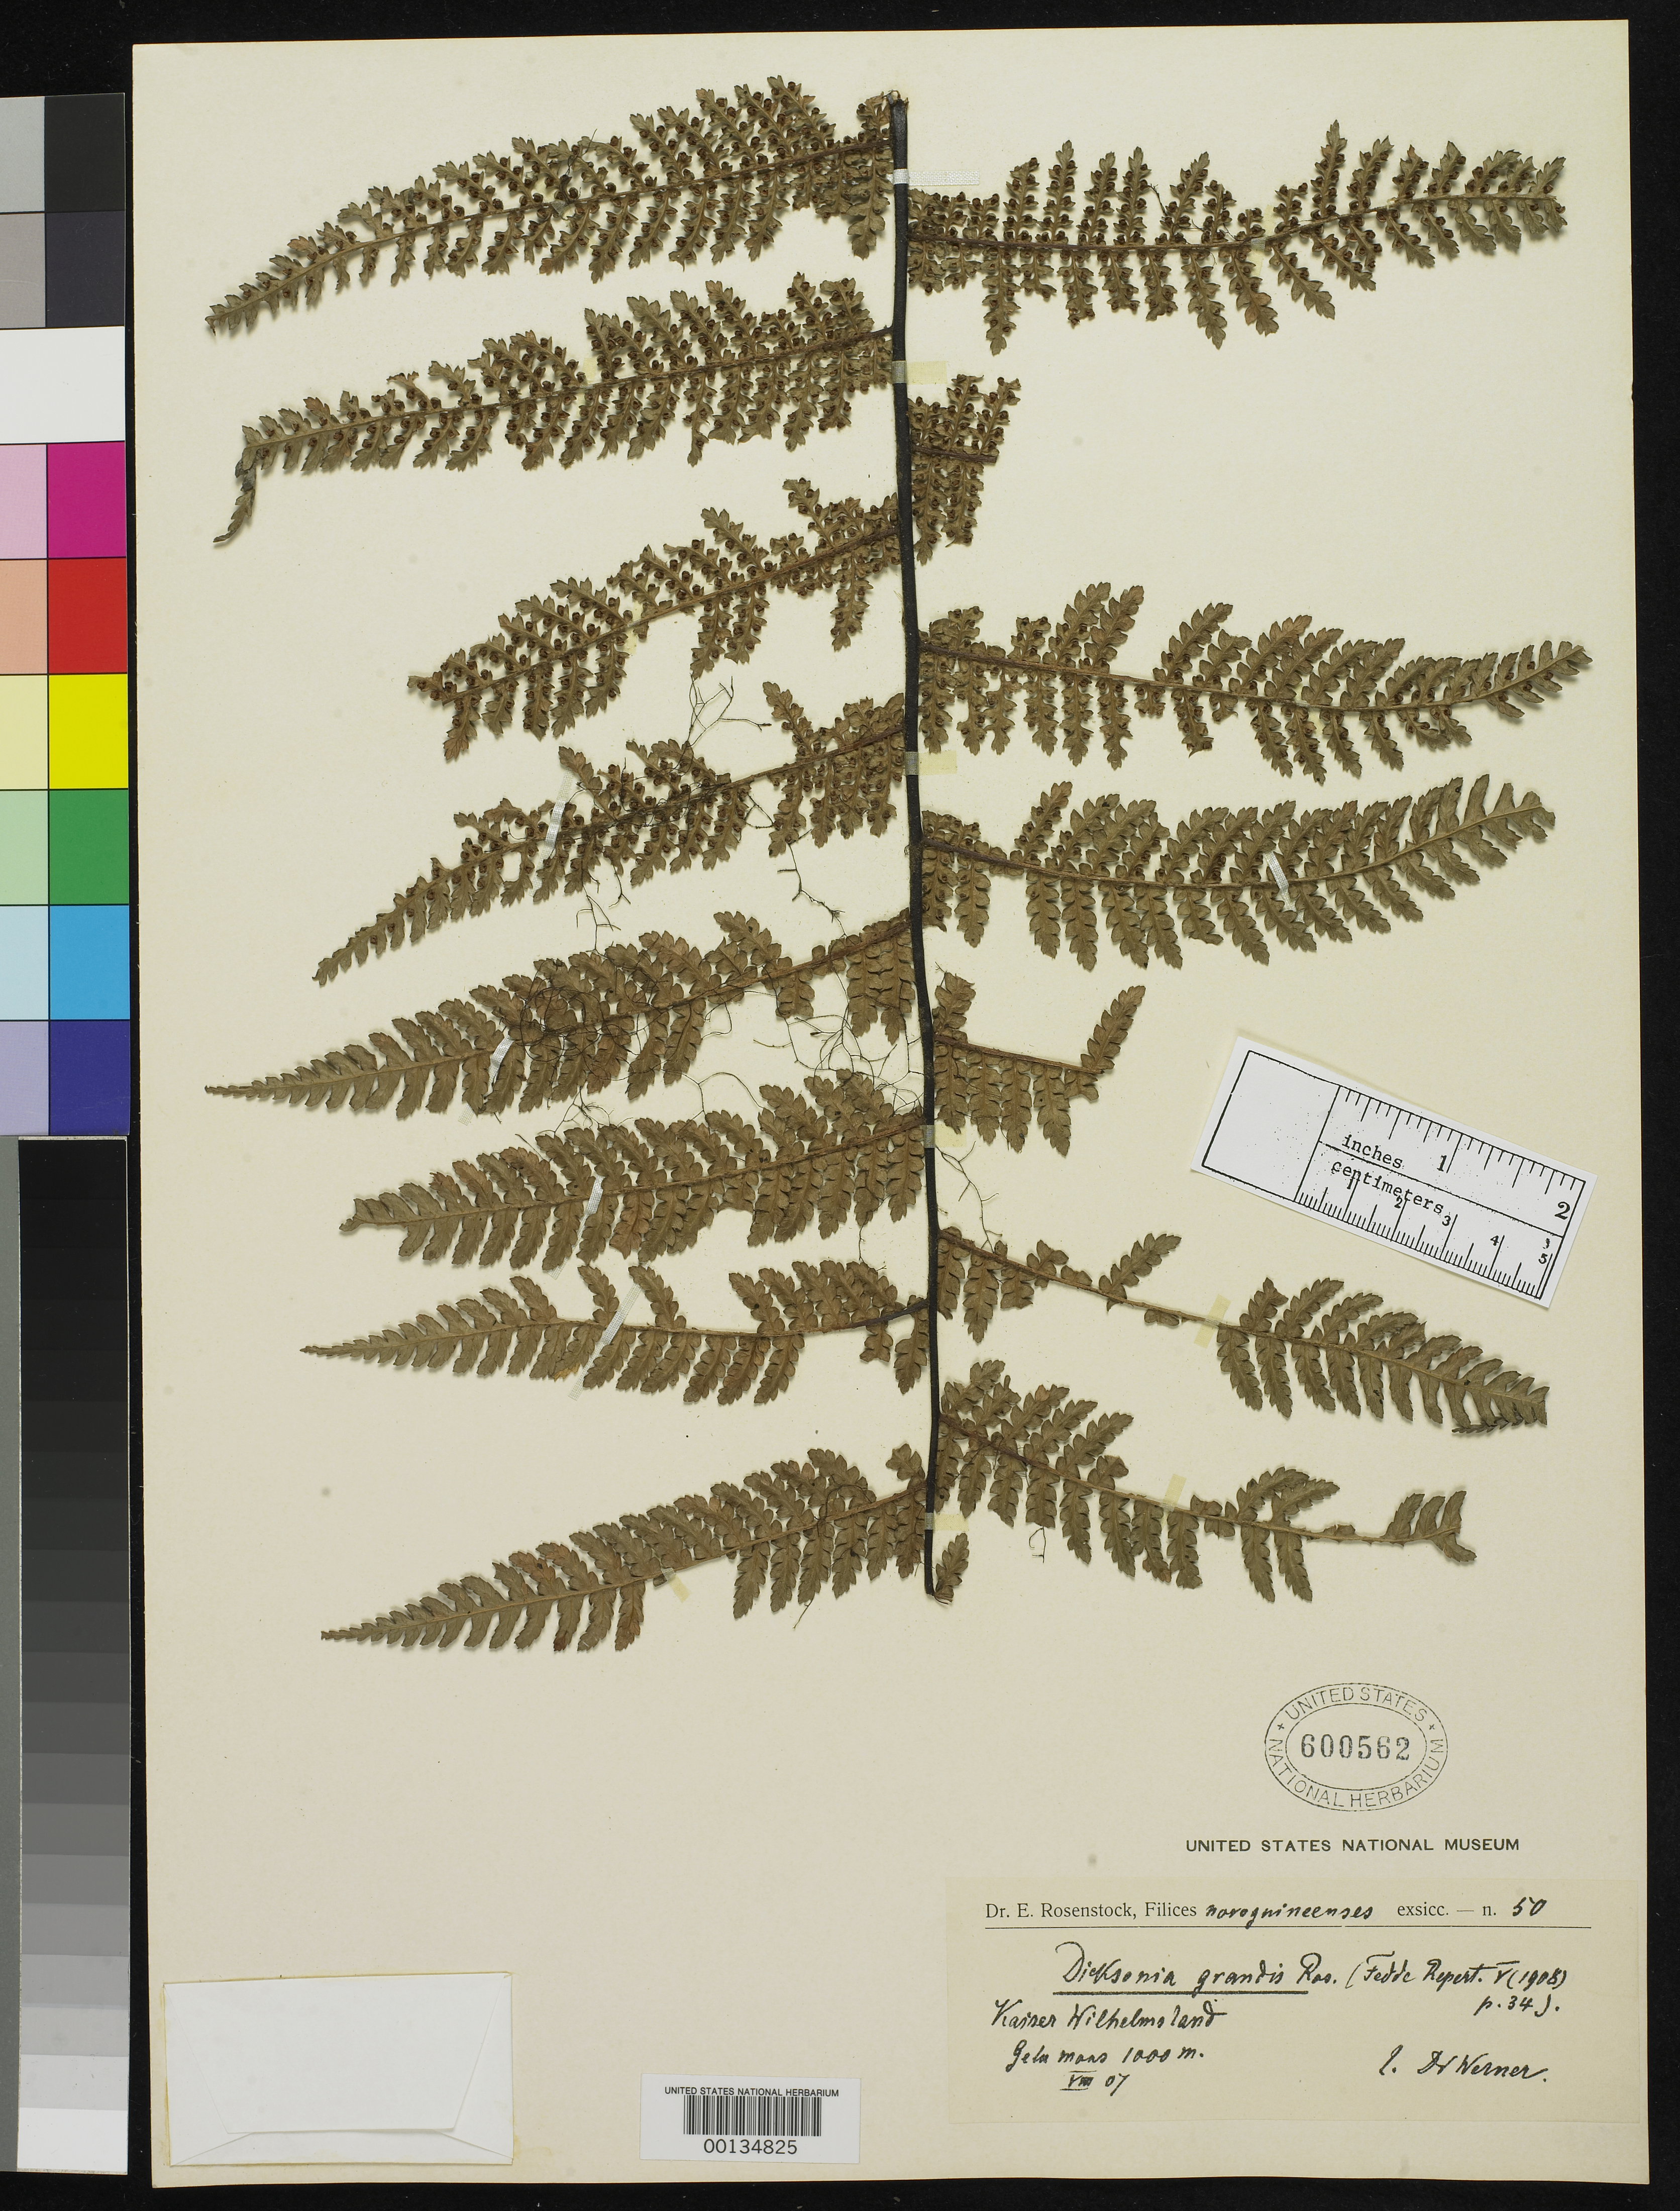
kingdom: Plantae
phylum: Tracheophyta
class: Polypodiopsida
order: Cyatheales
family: Dicksoniaceae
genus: Dicksonia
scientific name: Dicksonia grandis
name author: Rosenst.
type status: Type Collection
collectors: K. Werner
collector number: Rosenstock Exs. 50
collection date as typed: Aug 1907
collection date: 1907-08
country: Papua New Guinea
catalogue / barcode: US 600562